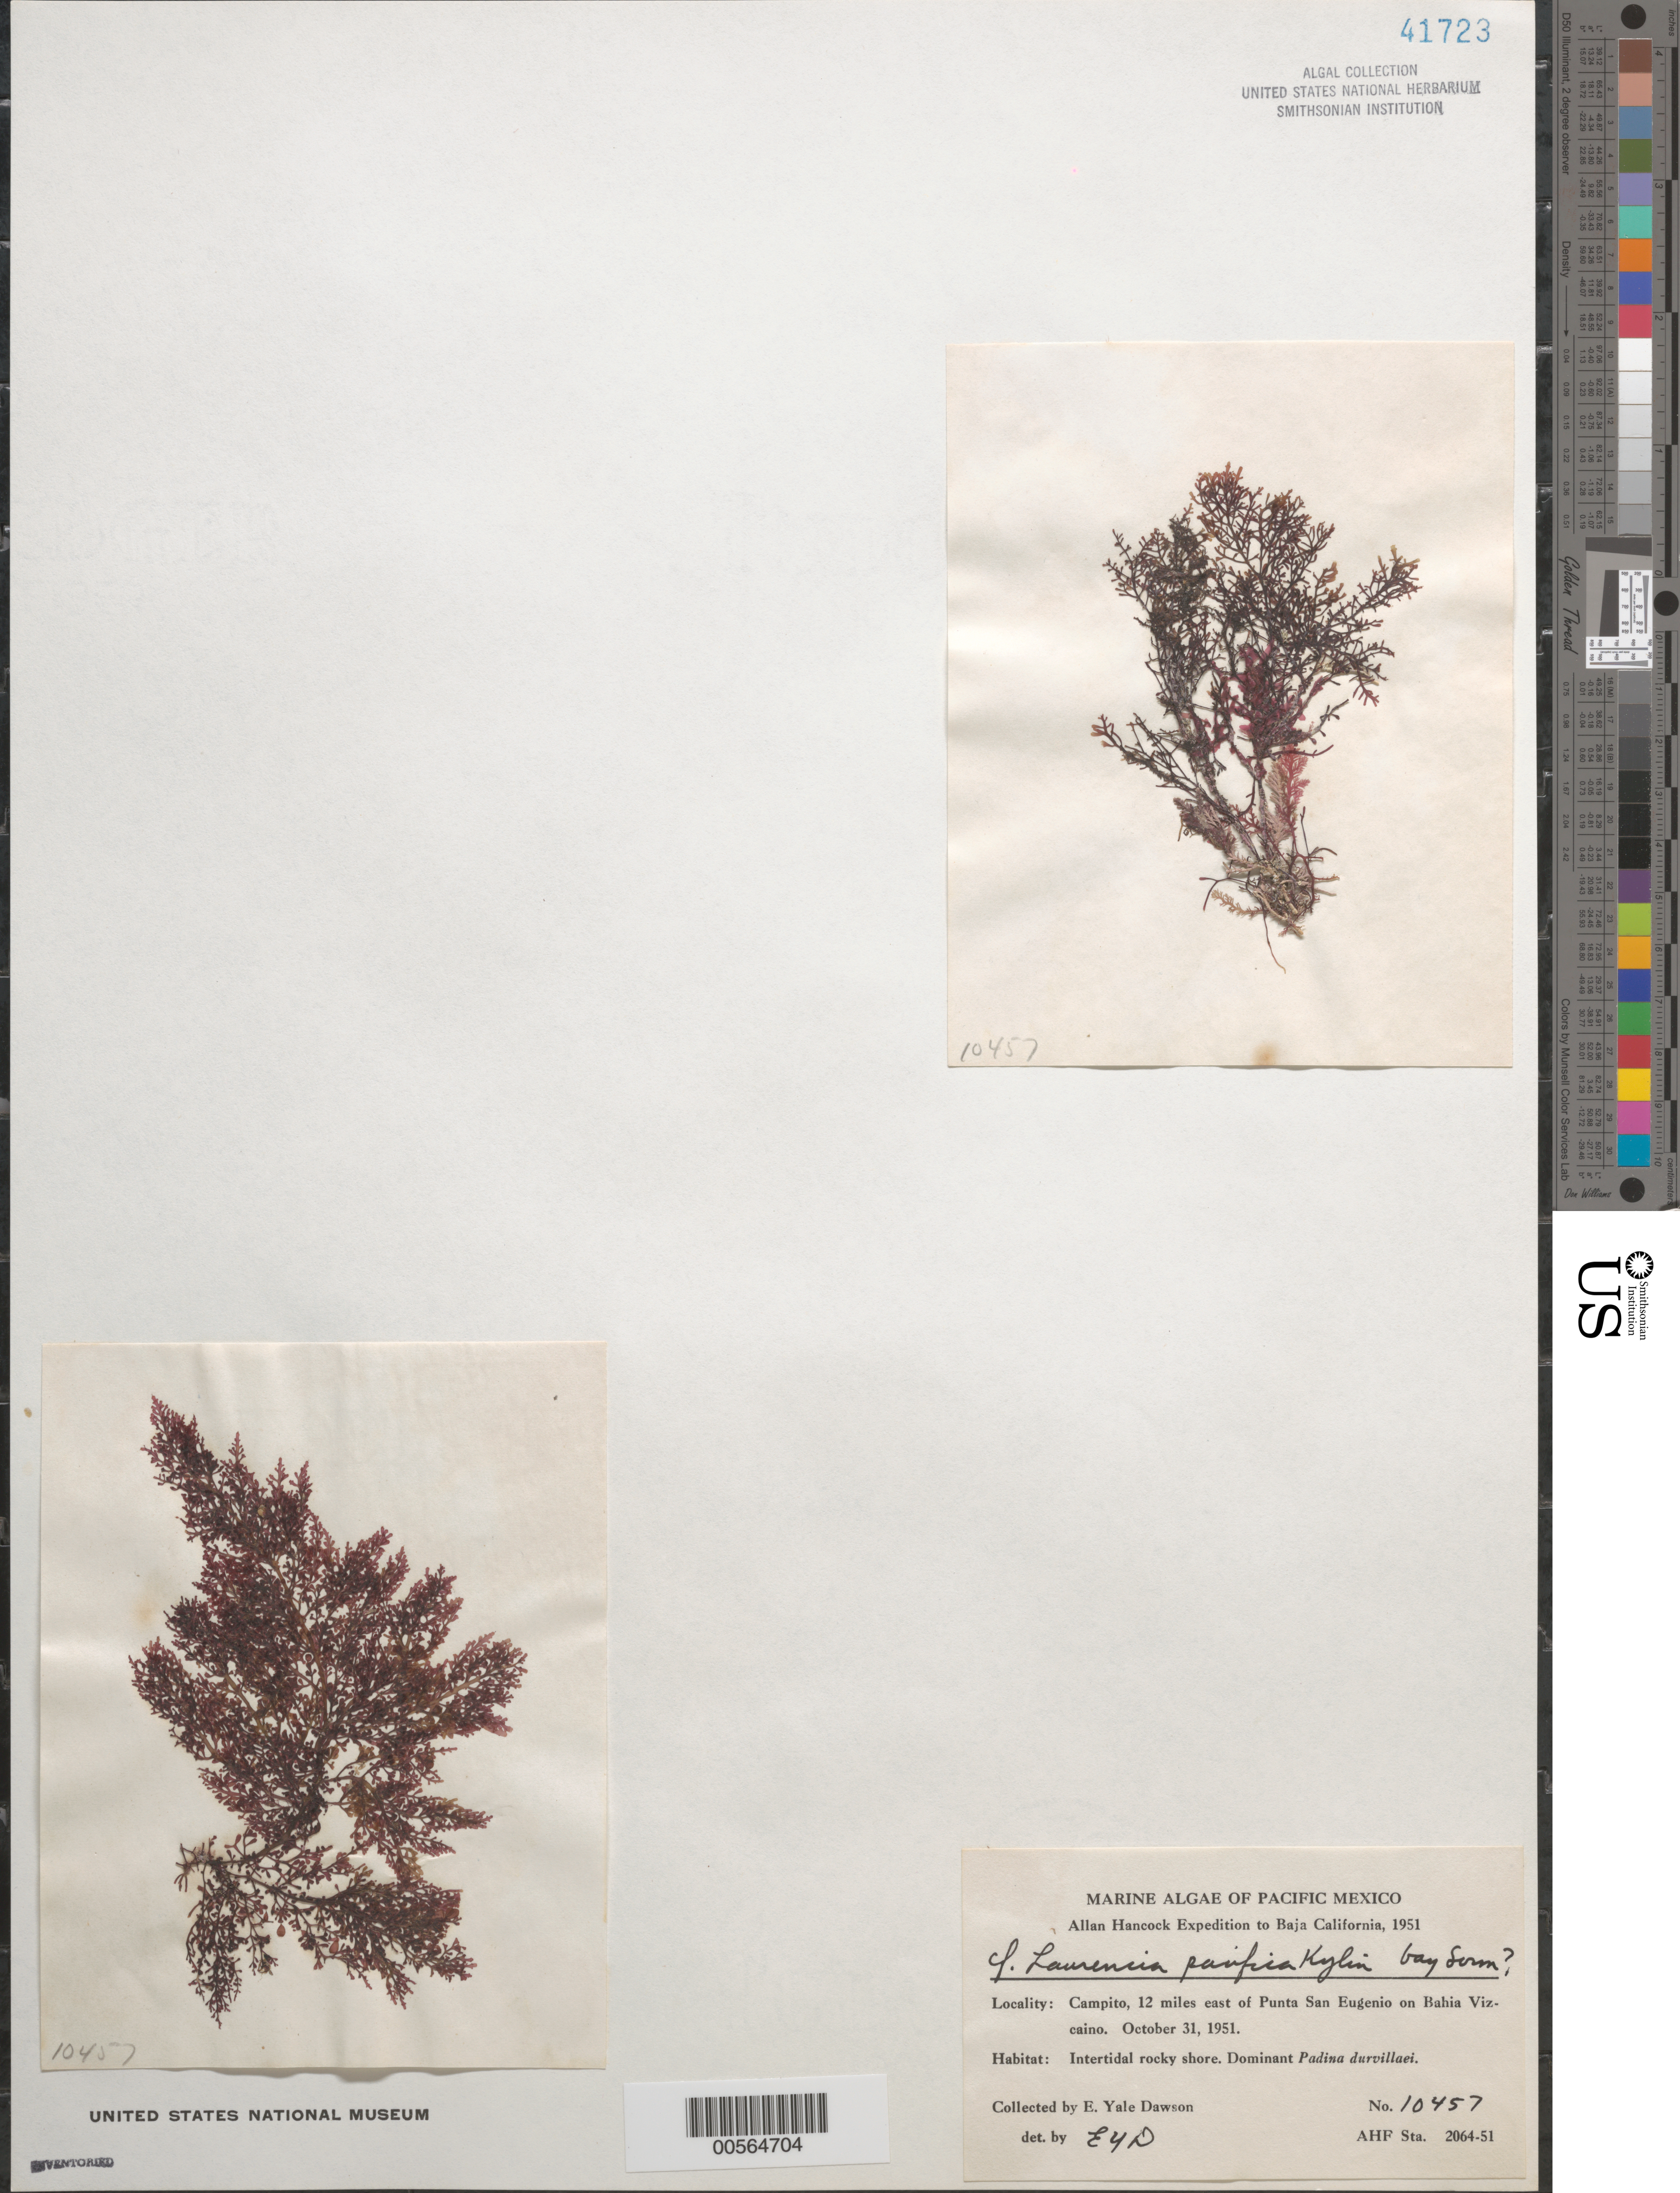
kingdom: Plantae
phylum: Rhodophyta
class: Florideophyceae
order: Ceramiales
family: Rhodomelaceae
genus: Laurencia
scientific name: Laurencia pacifica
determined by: Dawson, E. Y.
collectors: E. Y. Dawson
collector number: EYD 10457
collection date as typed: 31 Oct 1951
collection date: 1951-10-31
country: Mexico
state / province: Baja California Sur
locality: Campito, 12 miles east of Punta San Eugenio, Bahia Sebastian Vizcaino (Bahia Vizcaino)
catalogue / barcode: US 41723